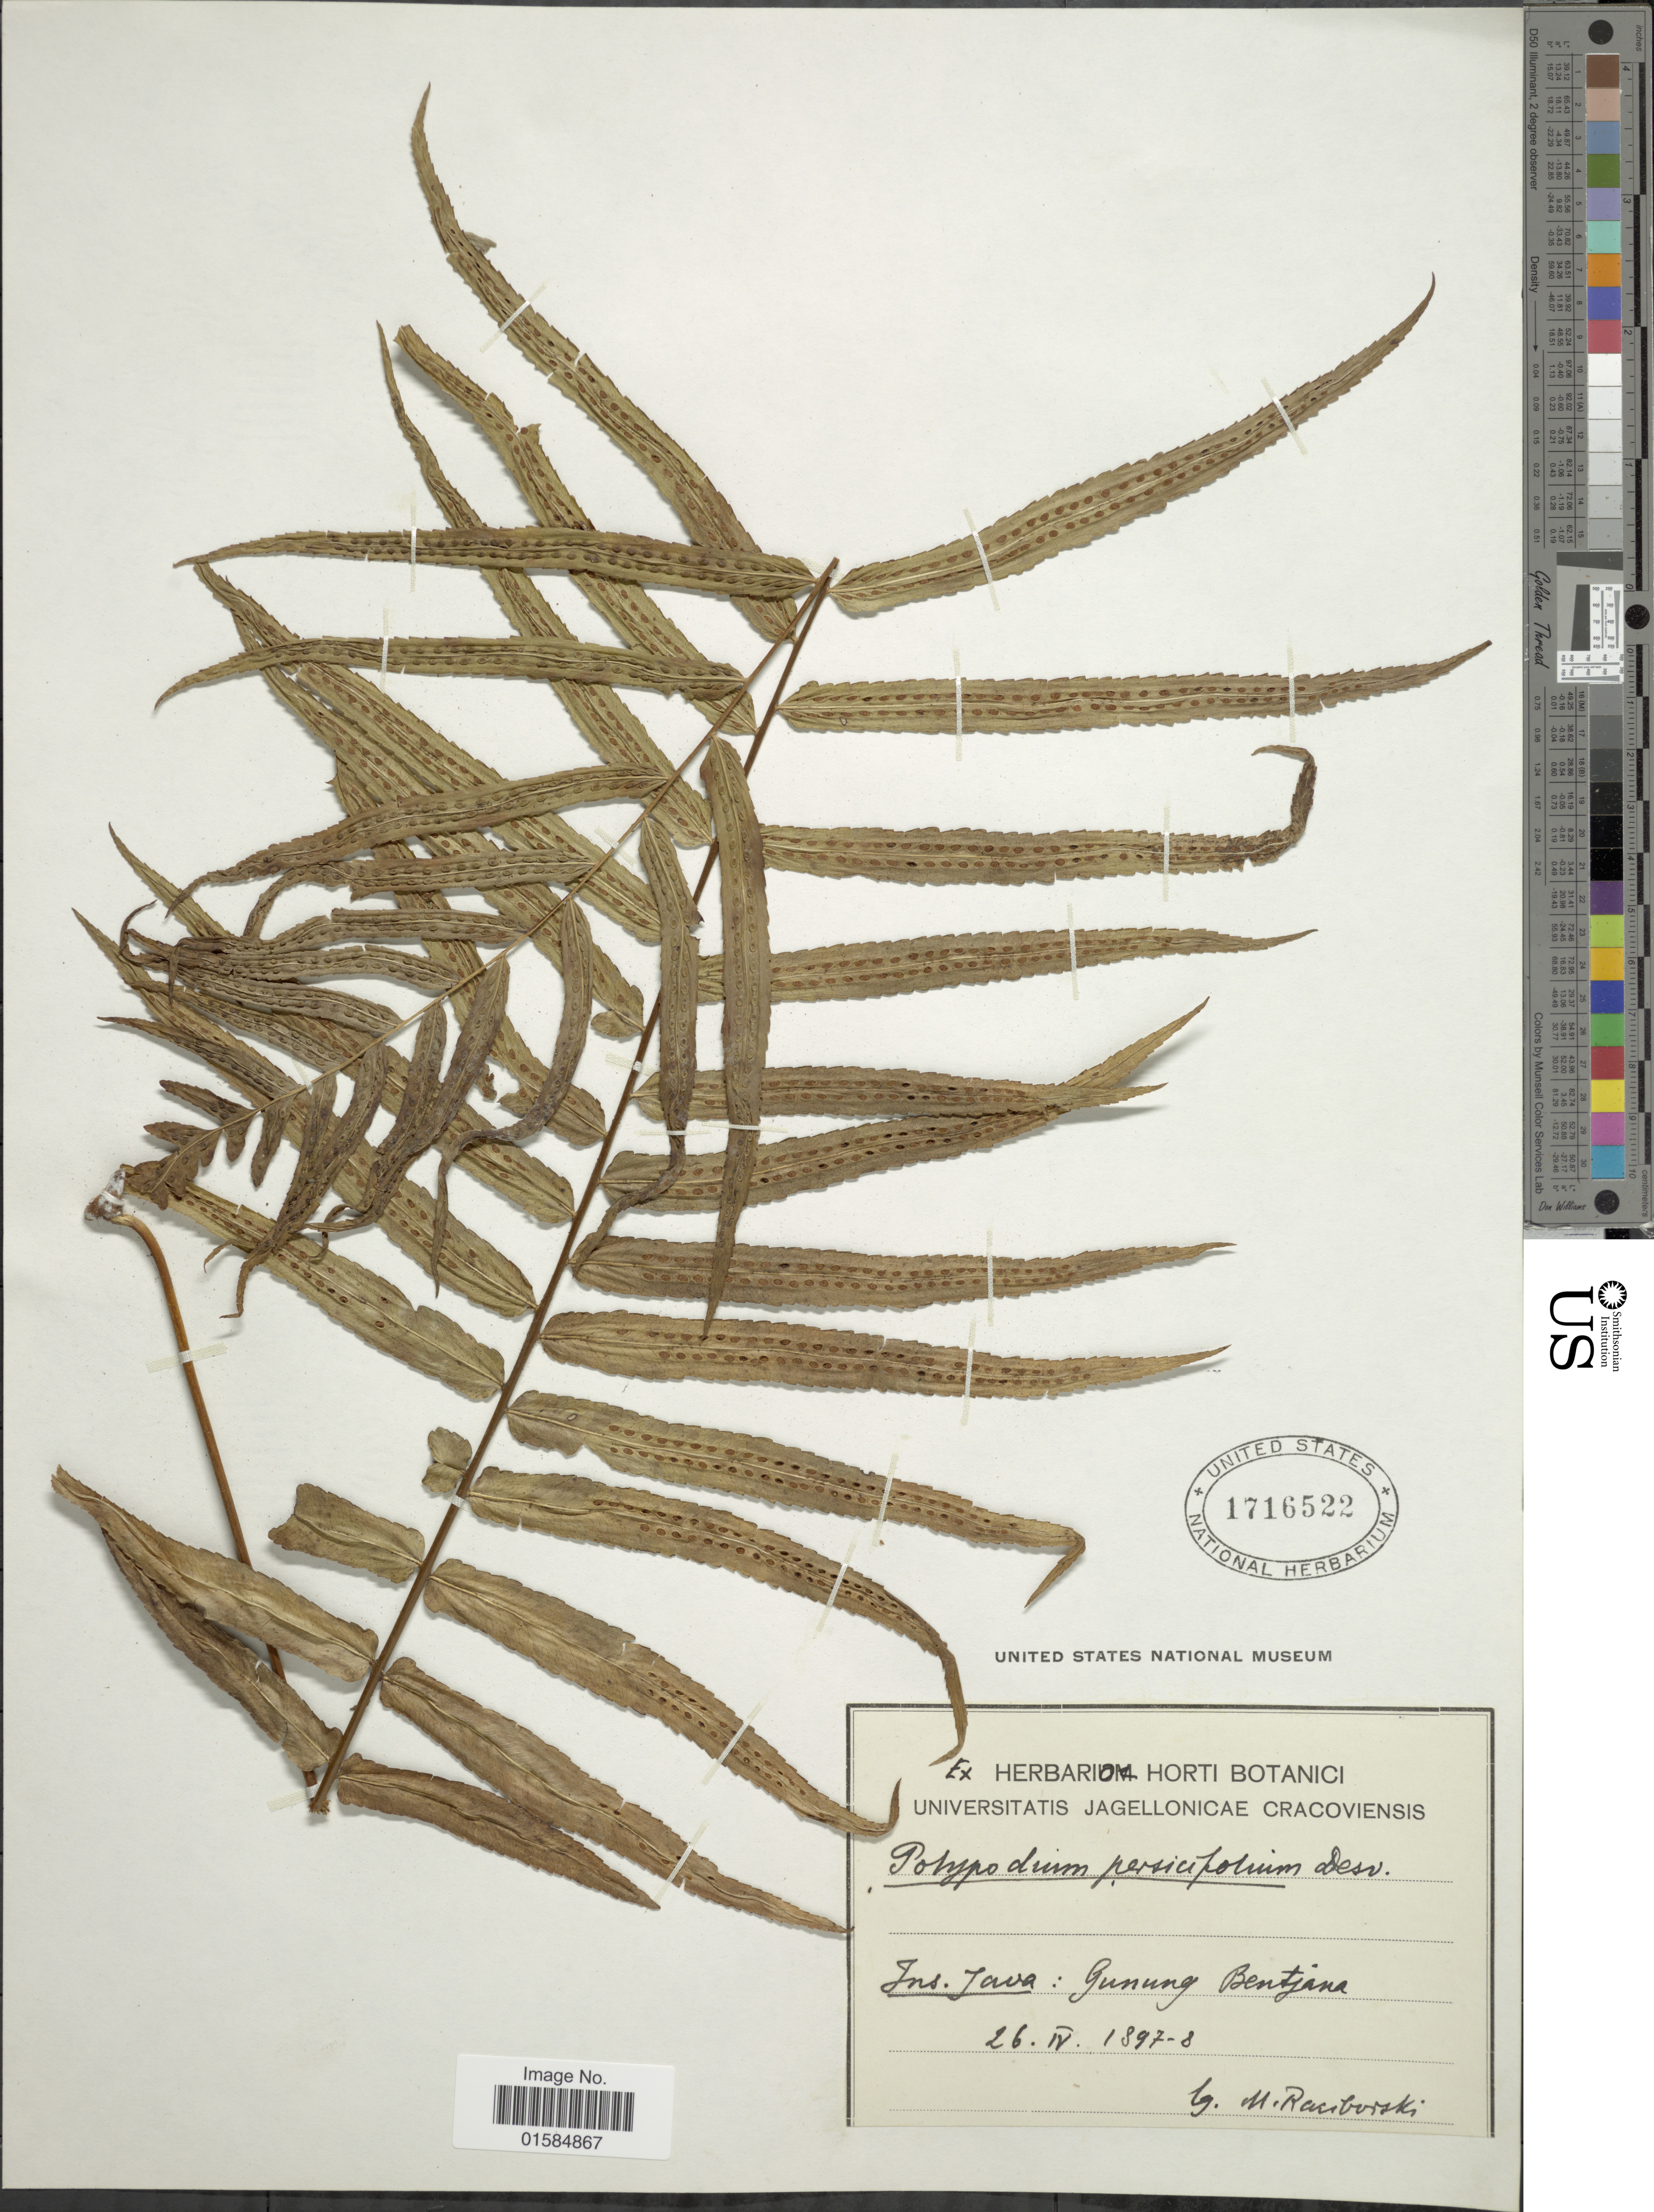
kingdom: Plantae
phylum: Tracheophyta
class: Polypodiopsida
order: Polypodiales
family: Polypodiaceae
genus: Goniophlebium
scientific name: Goniophlebium persicifolium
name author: (Desv.) Bedd.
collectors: M. Raciborski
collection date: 1897-04-26/1898-04-26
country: Indonesia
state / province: Java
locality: Ins. Java: Gunung Bentjana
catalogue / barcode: US 1716522